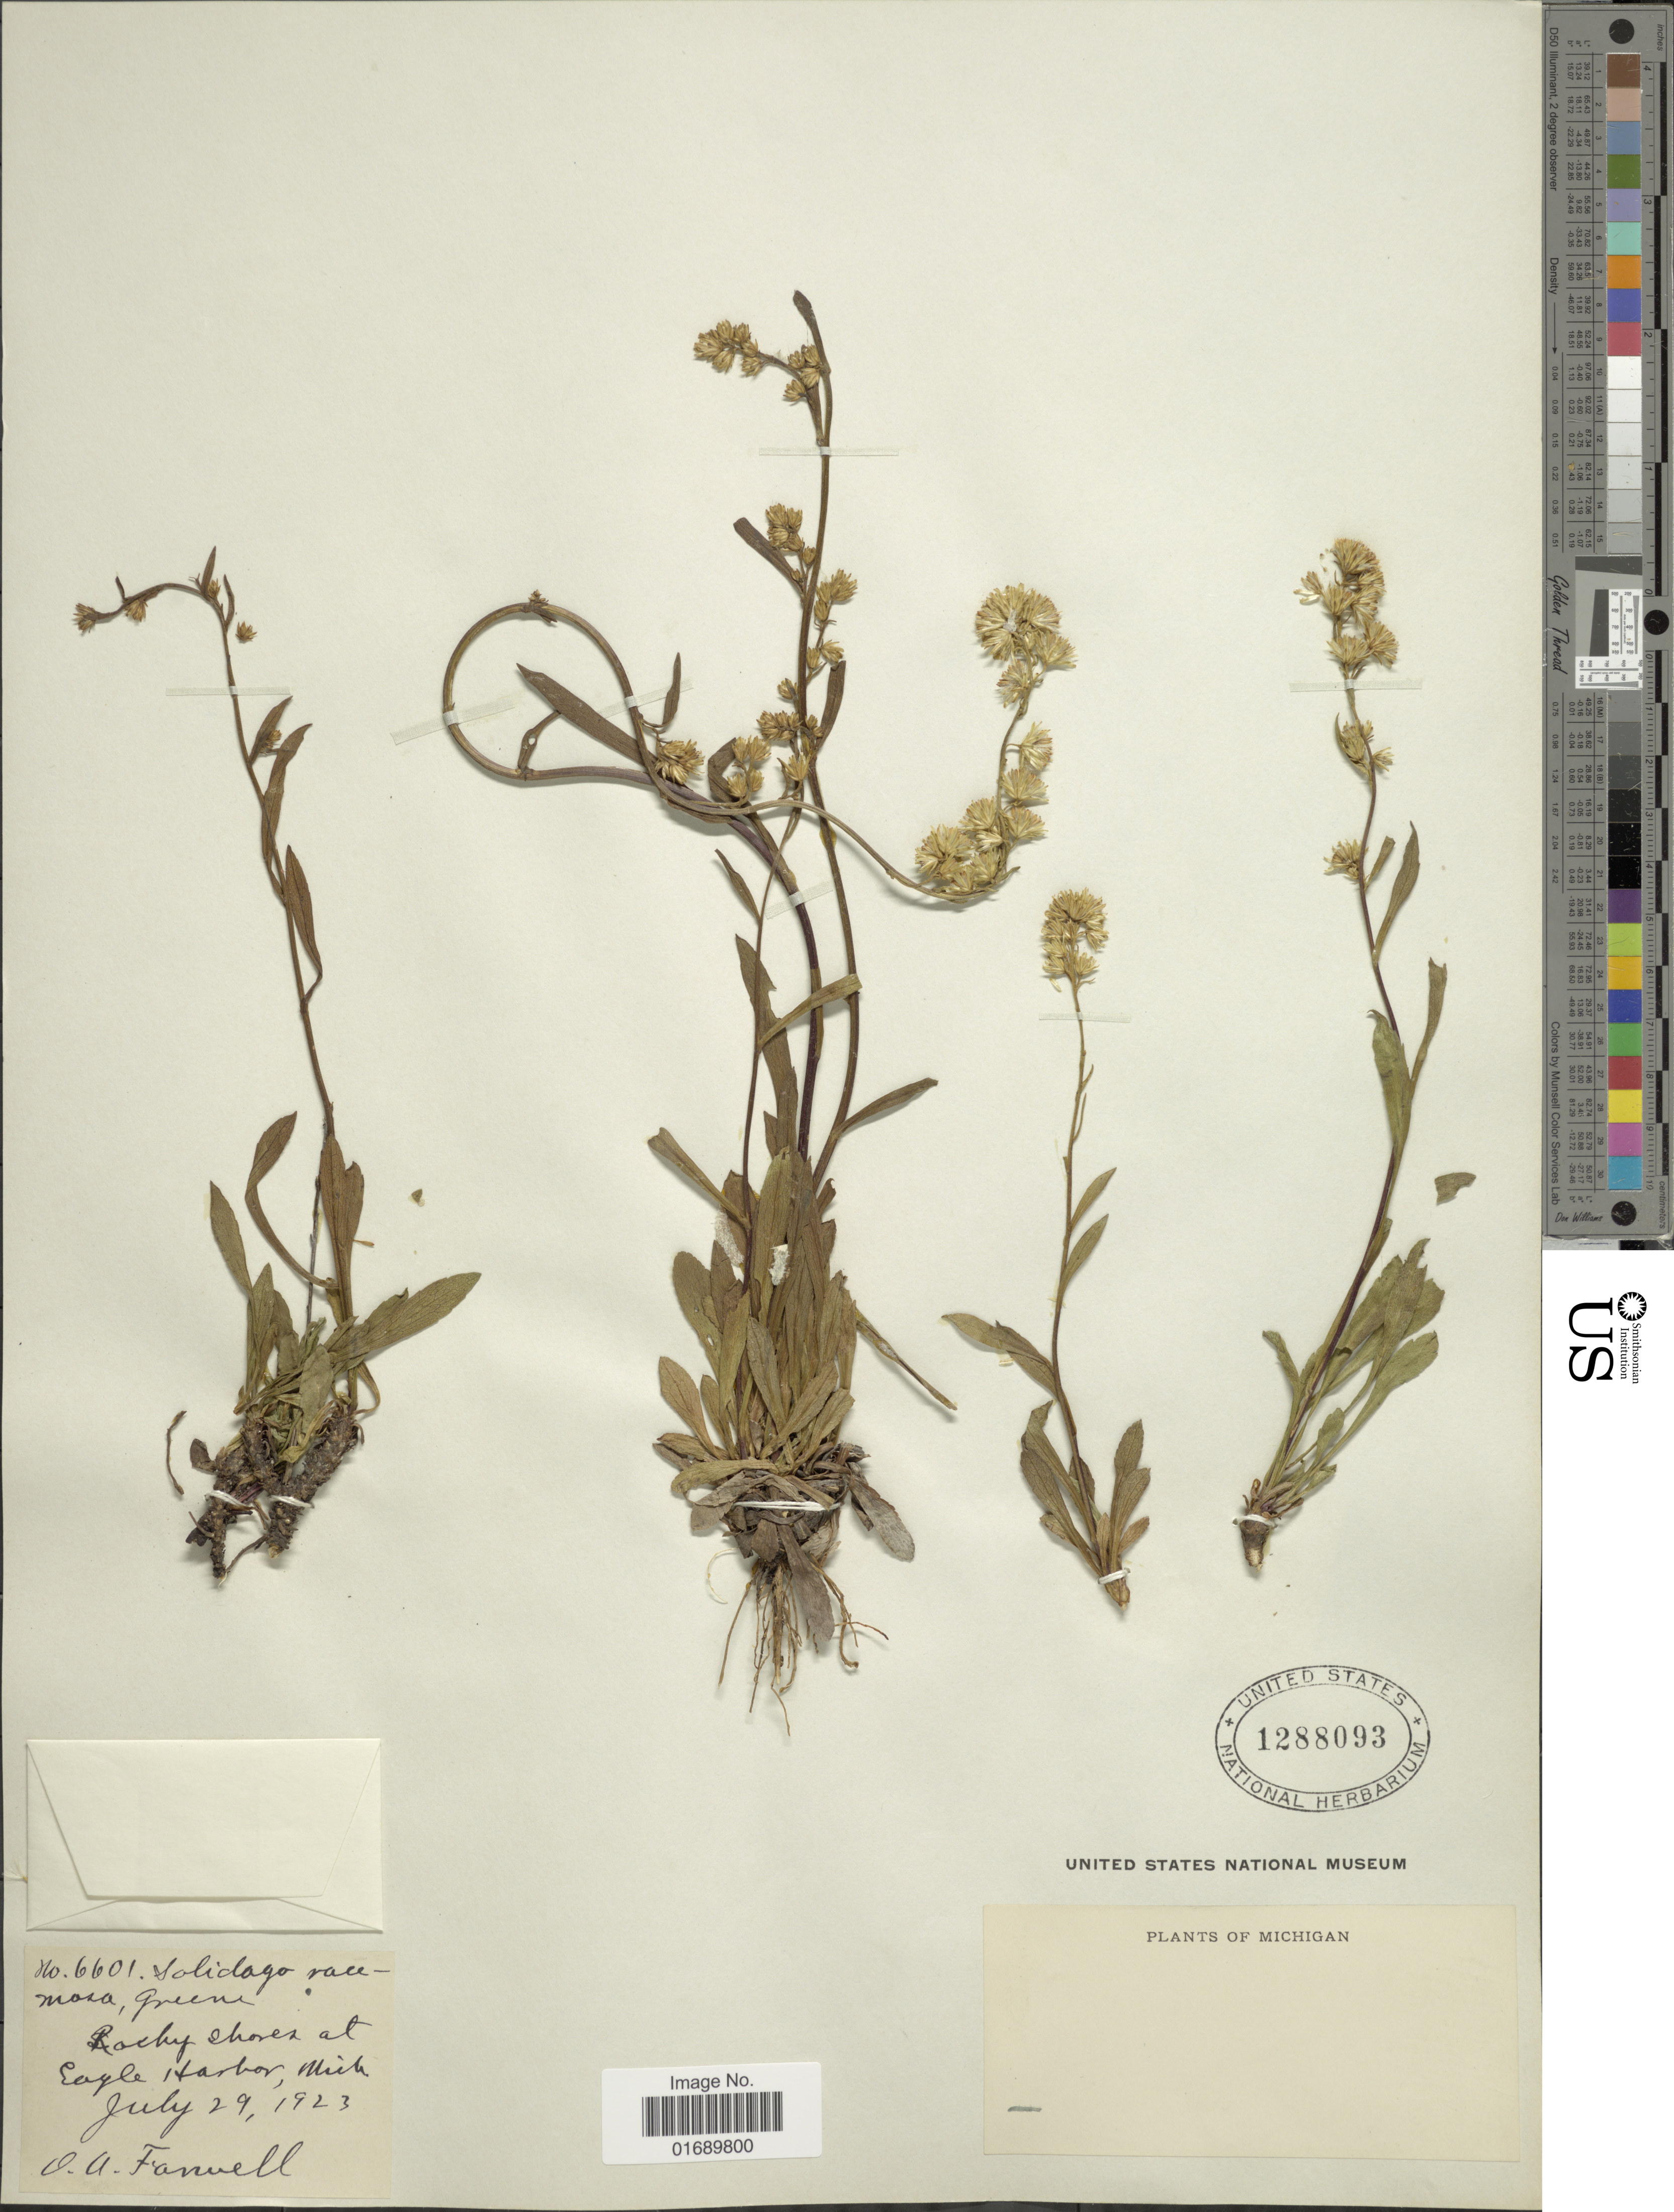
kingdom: Plantae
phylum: Tracheophyta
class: Magnoliopsida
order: Asterales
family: Asteraceae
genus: Solidago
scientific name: Solidago racemosa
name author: Greene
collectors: O. Farwell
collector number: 6601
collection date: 1923-07-29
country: United States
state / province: Michigan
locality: Rocky shores at Eagle Harbor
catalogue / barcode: US 1288093